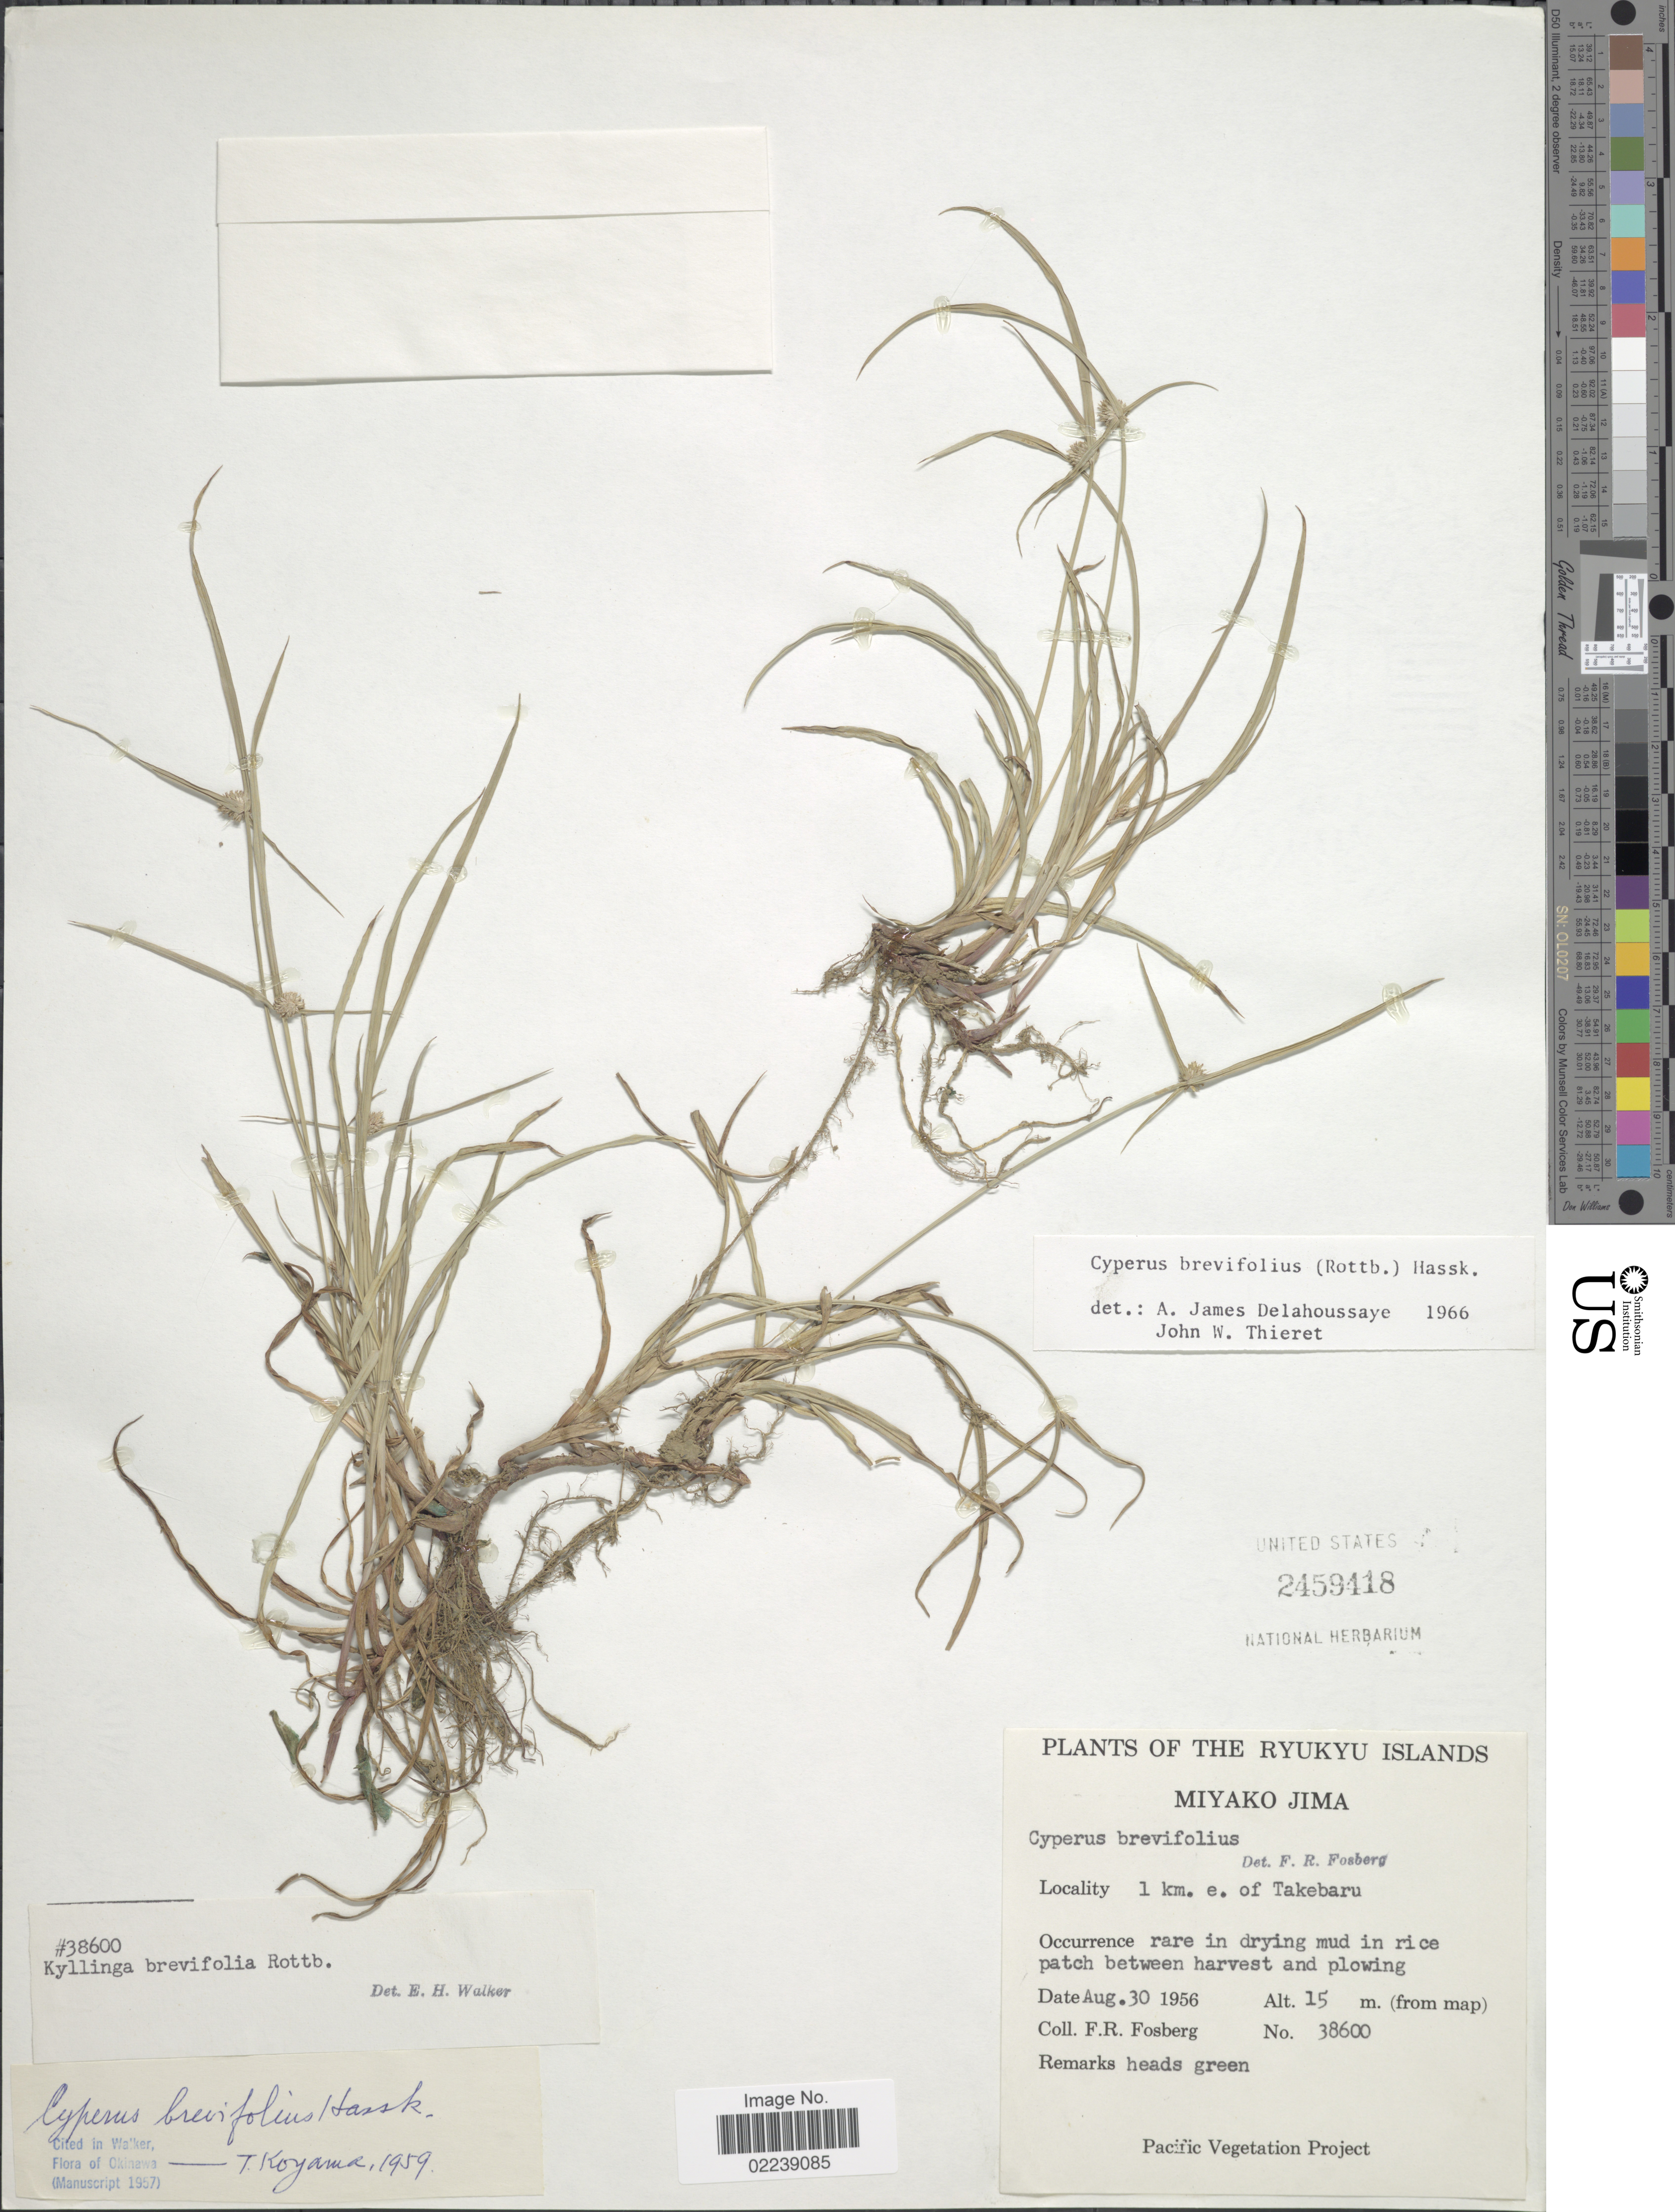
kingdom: Plantae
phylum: Tracheophyta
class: Liliopsida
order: Poales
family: Cyperaceae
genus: Cyperus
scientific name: Cyperus brevifolius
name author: (Rottb.) Hassk.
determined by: Strong, M. T., (US), Smithsonian Institution - National Museum of Natural History (UNITED STATES)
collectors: F. R. Fosberg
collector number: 38600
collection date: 1956-08-30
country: Japan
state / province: Okinawa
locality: Ryukyu Islands, Miyako Jima, 1 km. e. of Takebaru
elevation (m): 15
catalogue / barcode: US 2459418